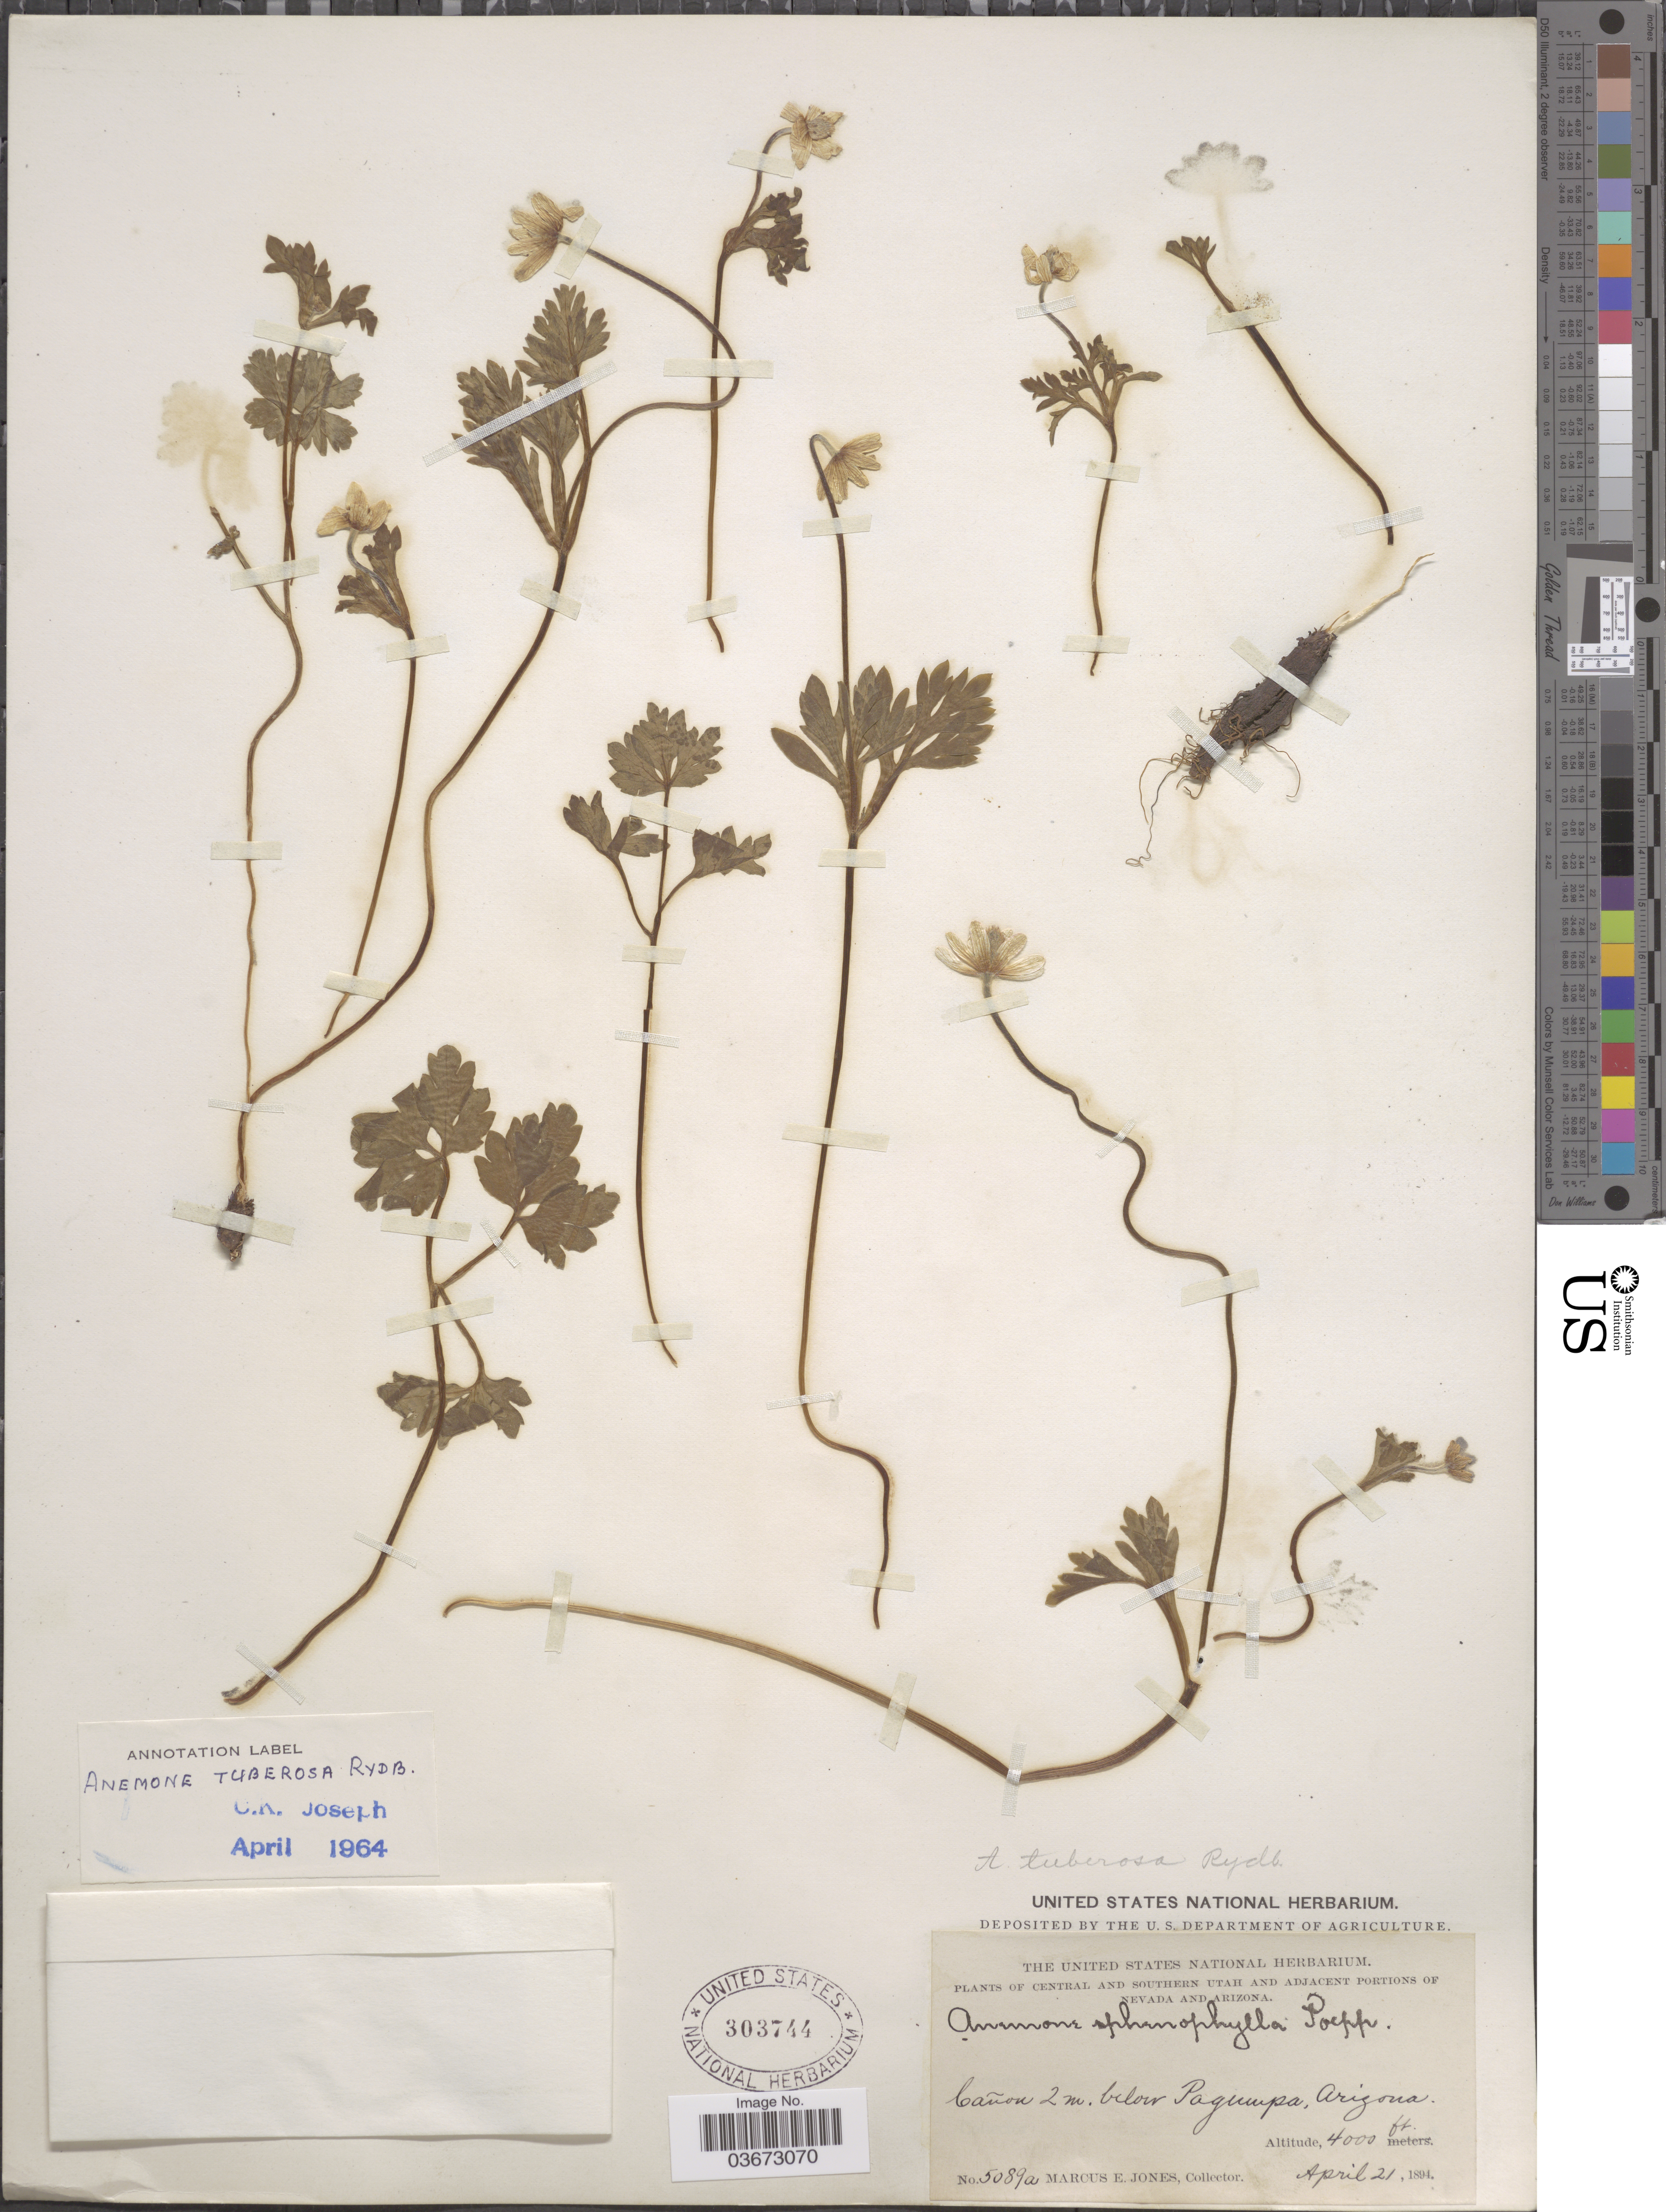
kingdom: Plantae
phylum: Tracheophyta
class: Magnoliopsida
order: Ranunculales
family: Ranunculaceae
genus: Anemone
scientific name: Anemone tuberosa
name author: Rydb.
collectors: M. E. Jones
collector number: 5089a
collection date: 1894-04-21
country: United States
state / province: Arizona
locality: Cañon 2m. below Pagumpa.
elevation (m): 1219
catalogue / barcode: US 303744